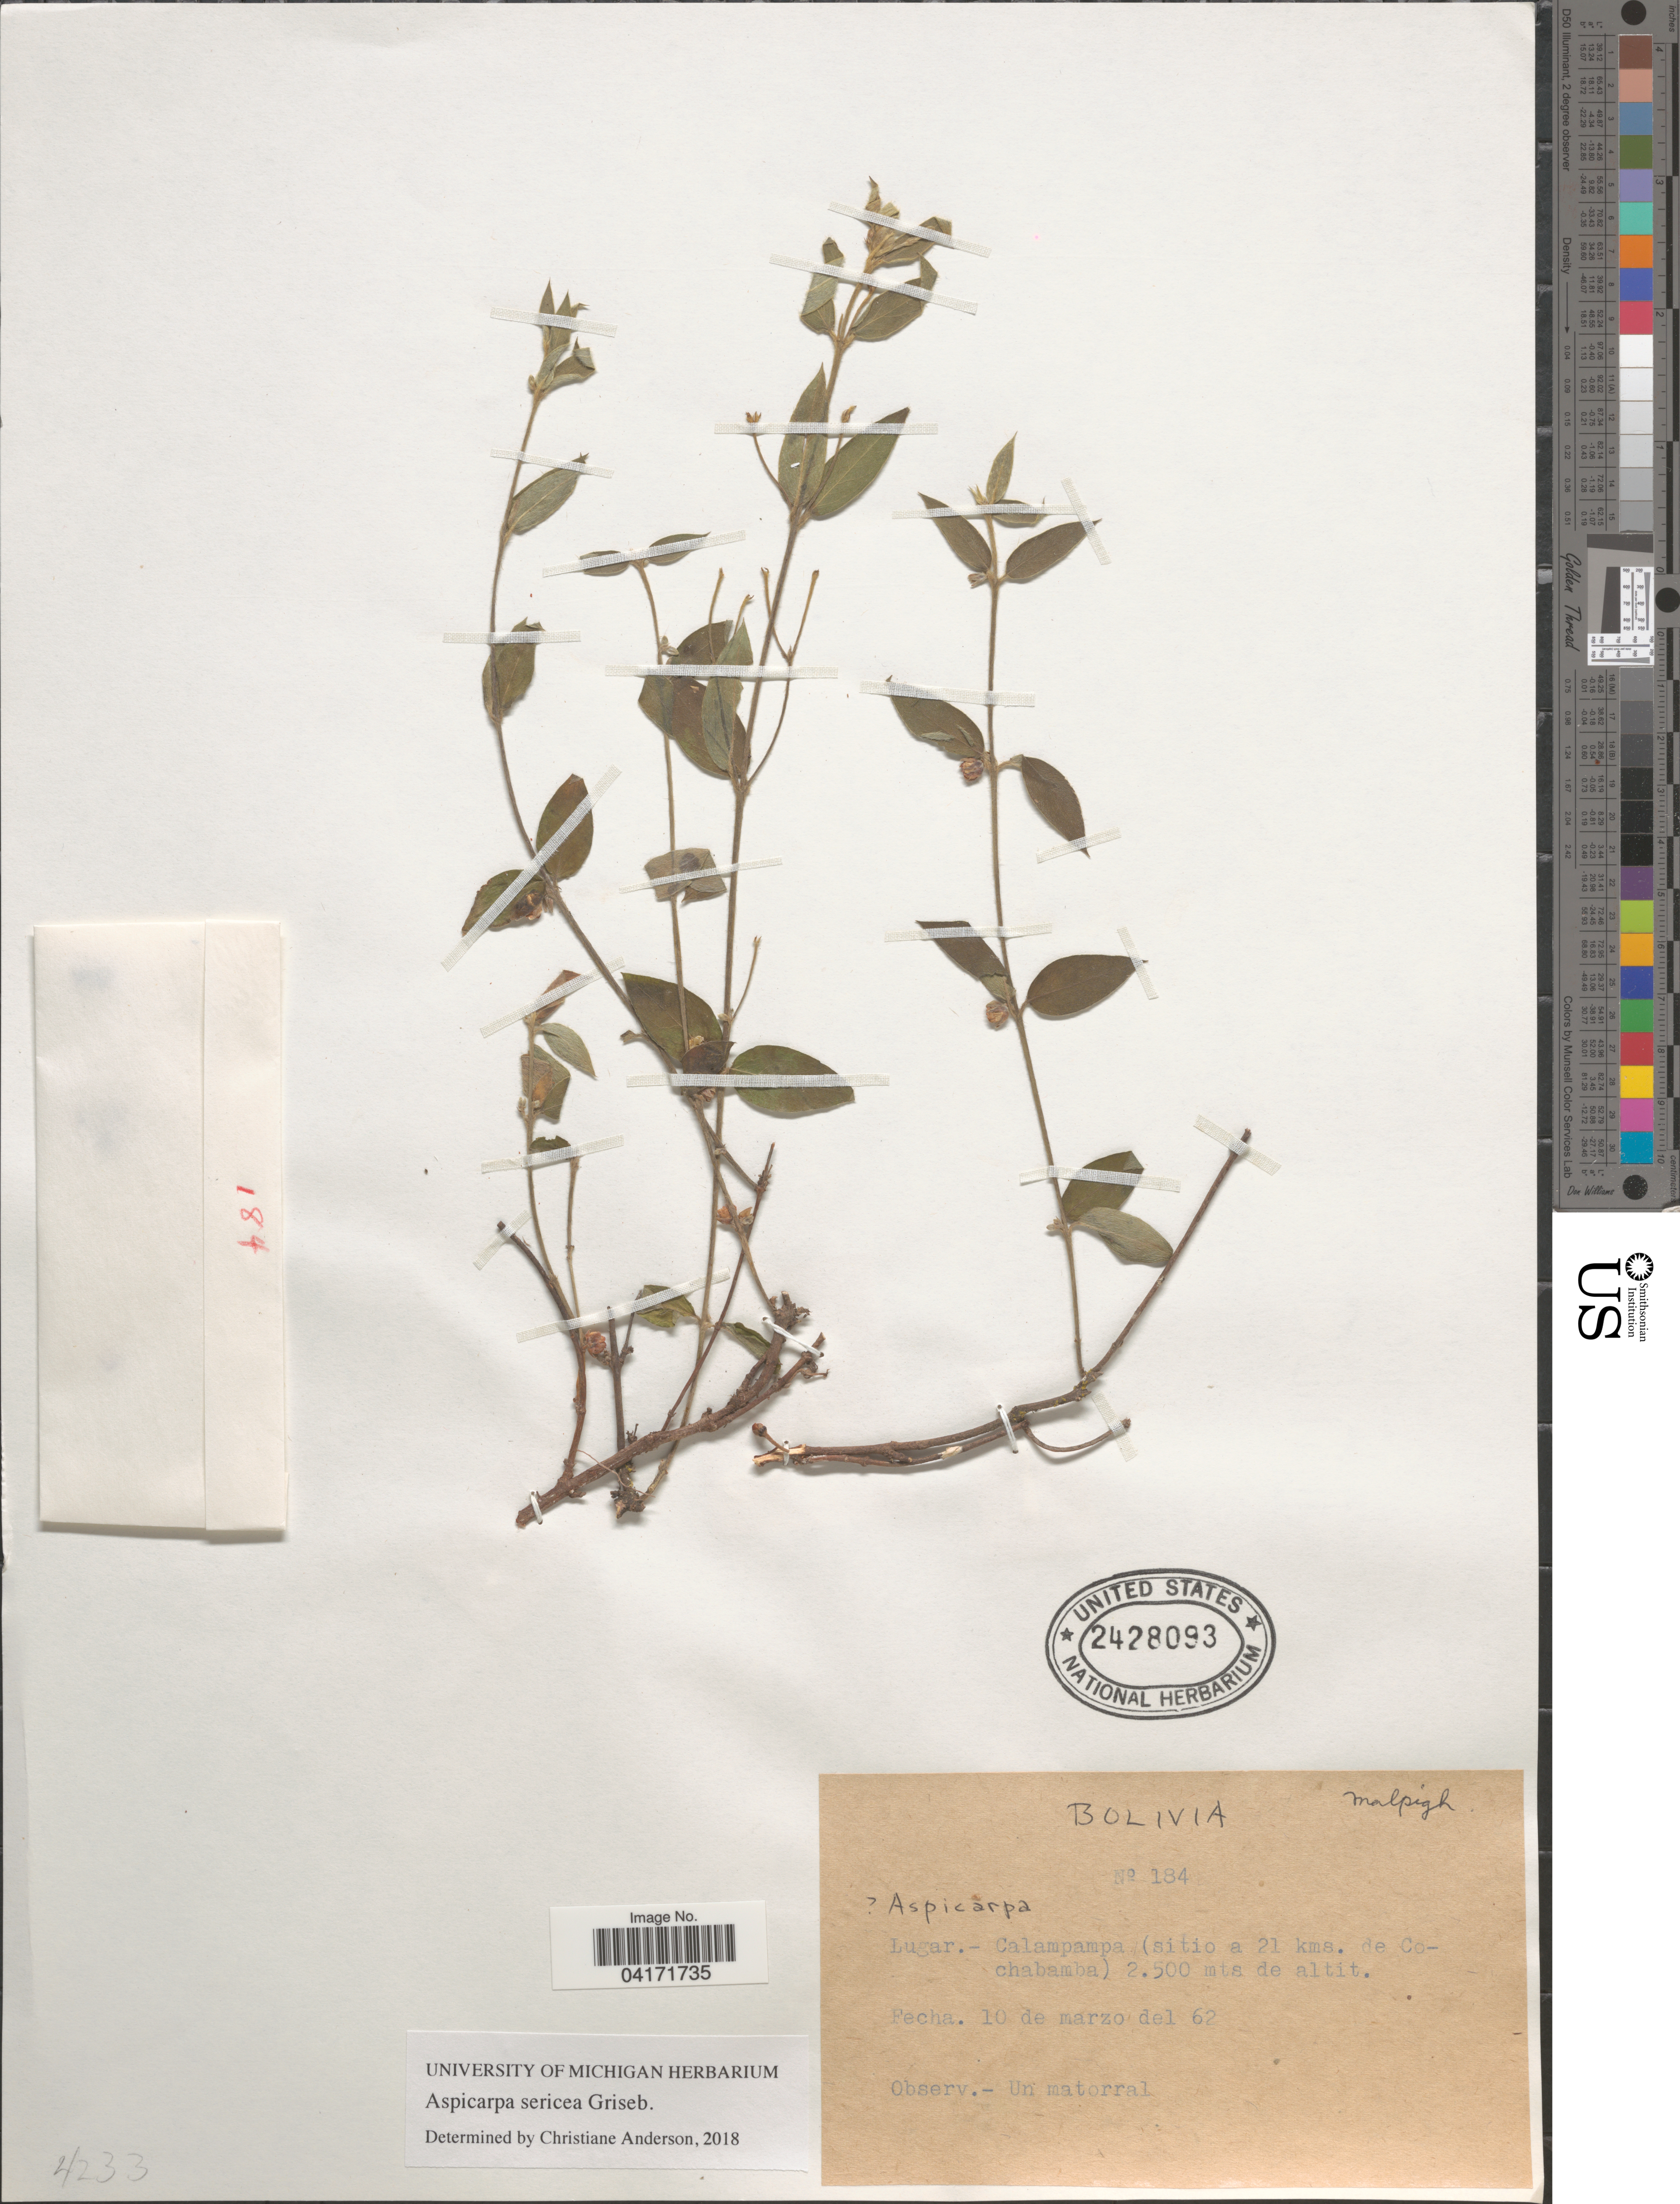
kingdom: Plantae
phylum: Tracheophyta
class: Magnoliopsida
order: Malpighiales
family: Malpighiaceae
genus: Aspicarpa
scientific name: Aspicarpa sericea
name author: Griseb.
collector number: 184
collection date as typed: Transcribed d/m/y: 10/3/62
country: Bolivia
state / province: Cochabamba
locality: Calampampa (sitio a 21 kms. de Cochabamba).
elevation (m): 2500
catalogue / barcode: US 2428093